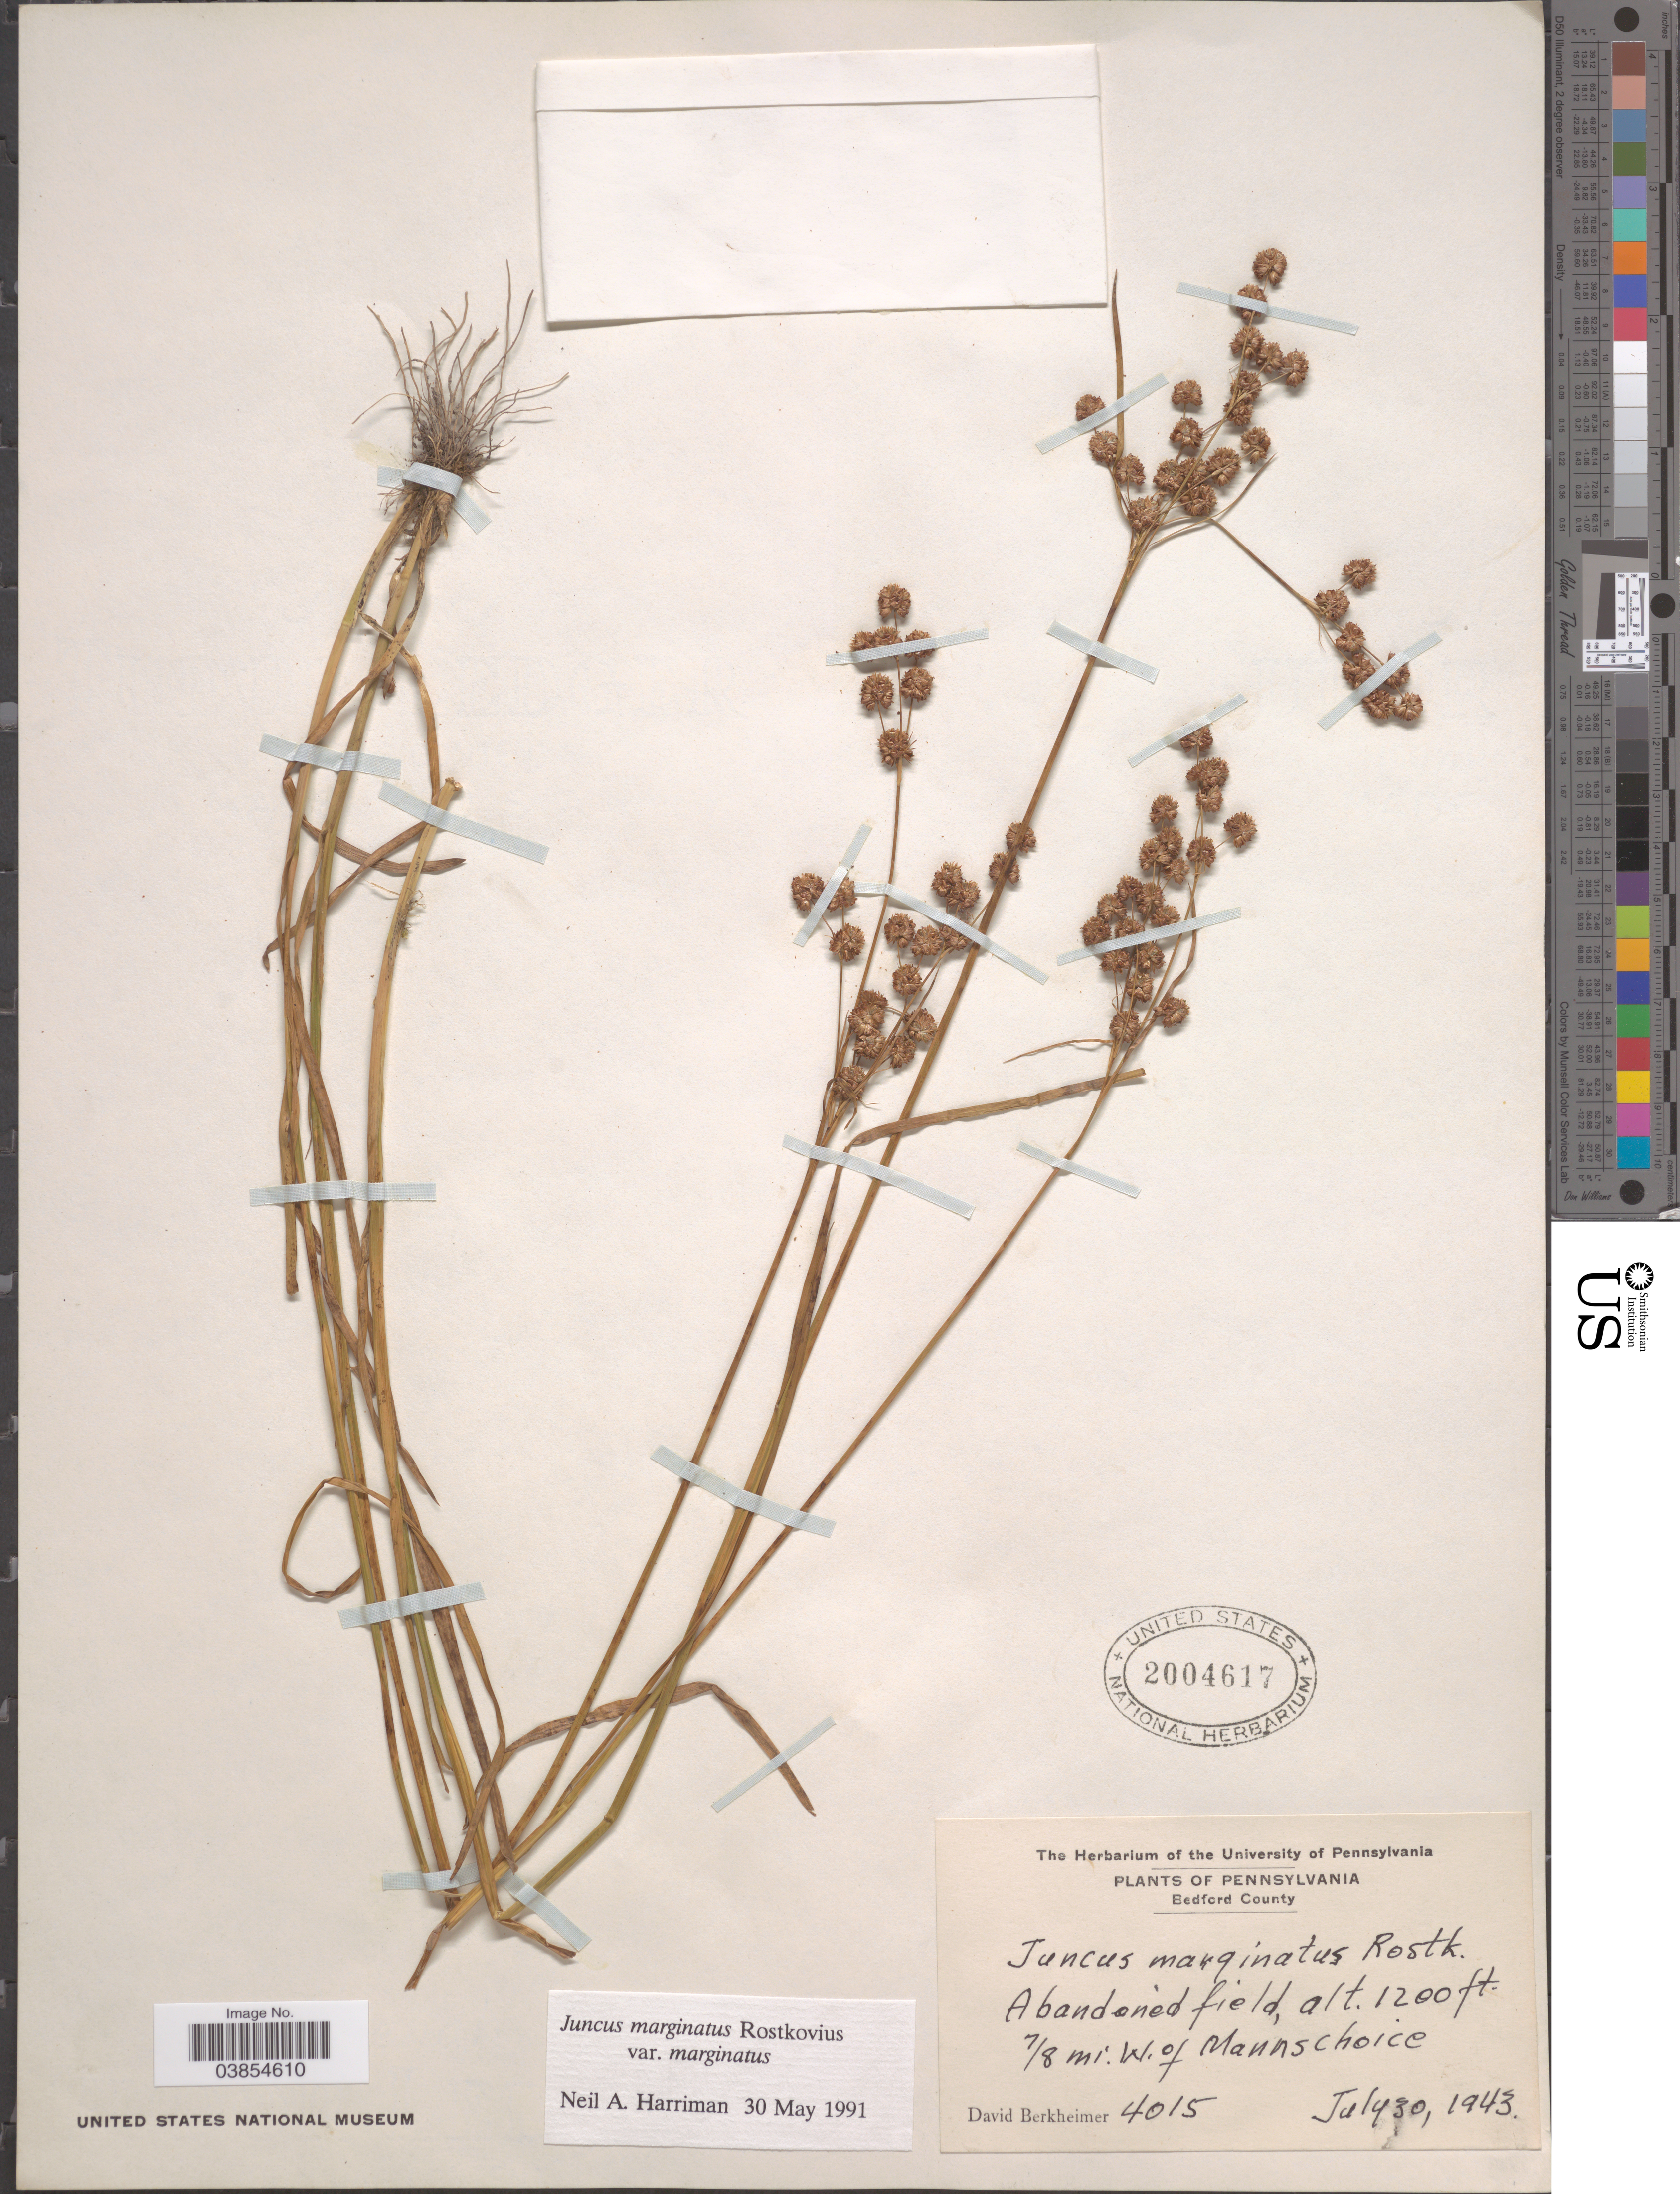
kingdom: Plantae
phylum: Tracheophyta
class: Liliopsida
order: Poales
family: Juncaceae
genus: Juncus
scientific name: Juncus marginatus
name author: Rostk.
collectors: D. Berkheimer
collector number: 4015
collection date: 1943-07-30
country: United States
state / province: Pennsylvania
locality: Bedford County. Abandoned field, 7/8 mi. W. of Mannschoice.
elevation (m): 366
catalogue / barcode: US 2004617